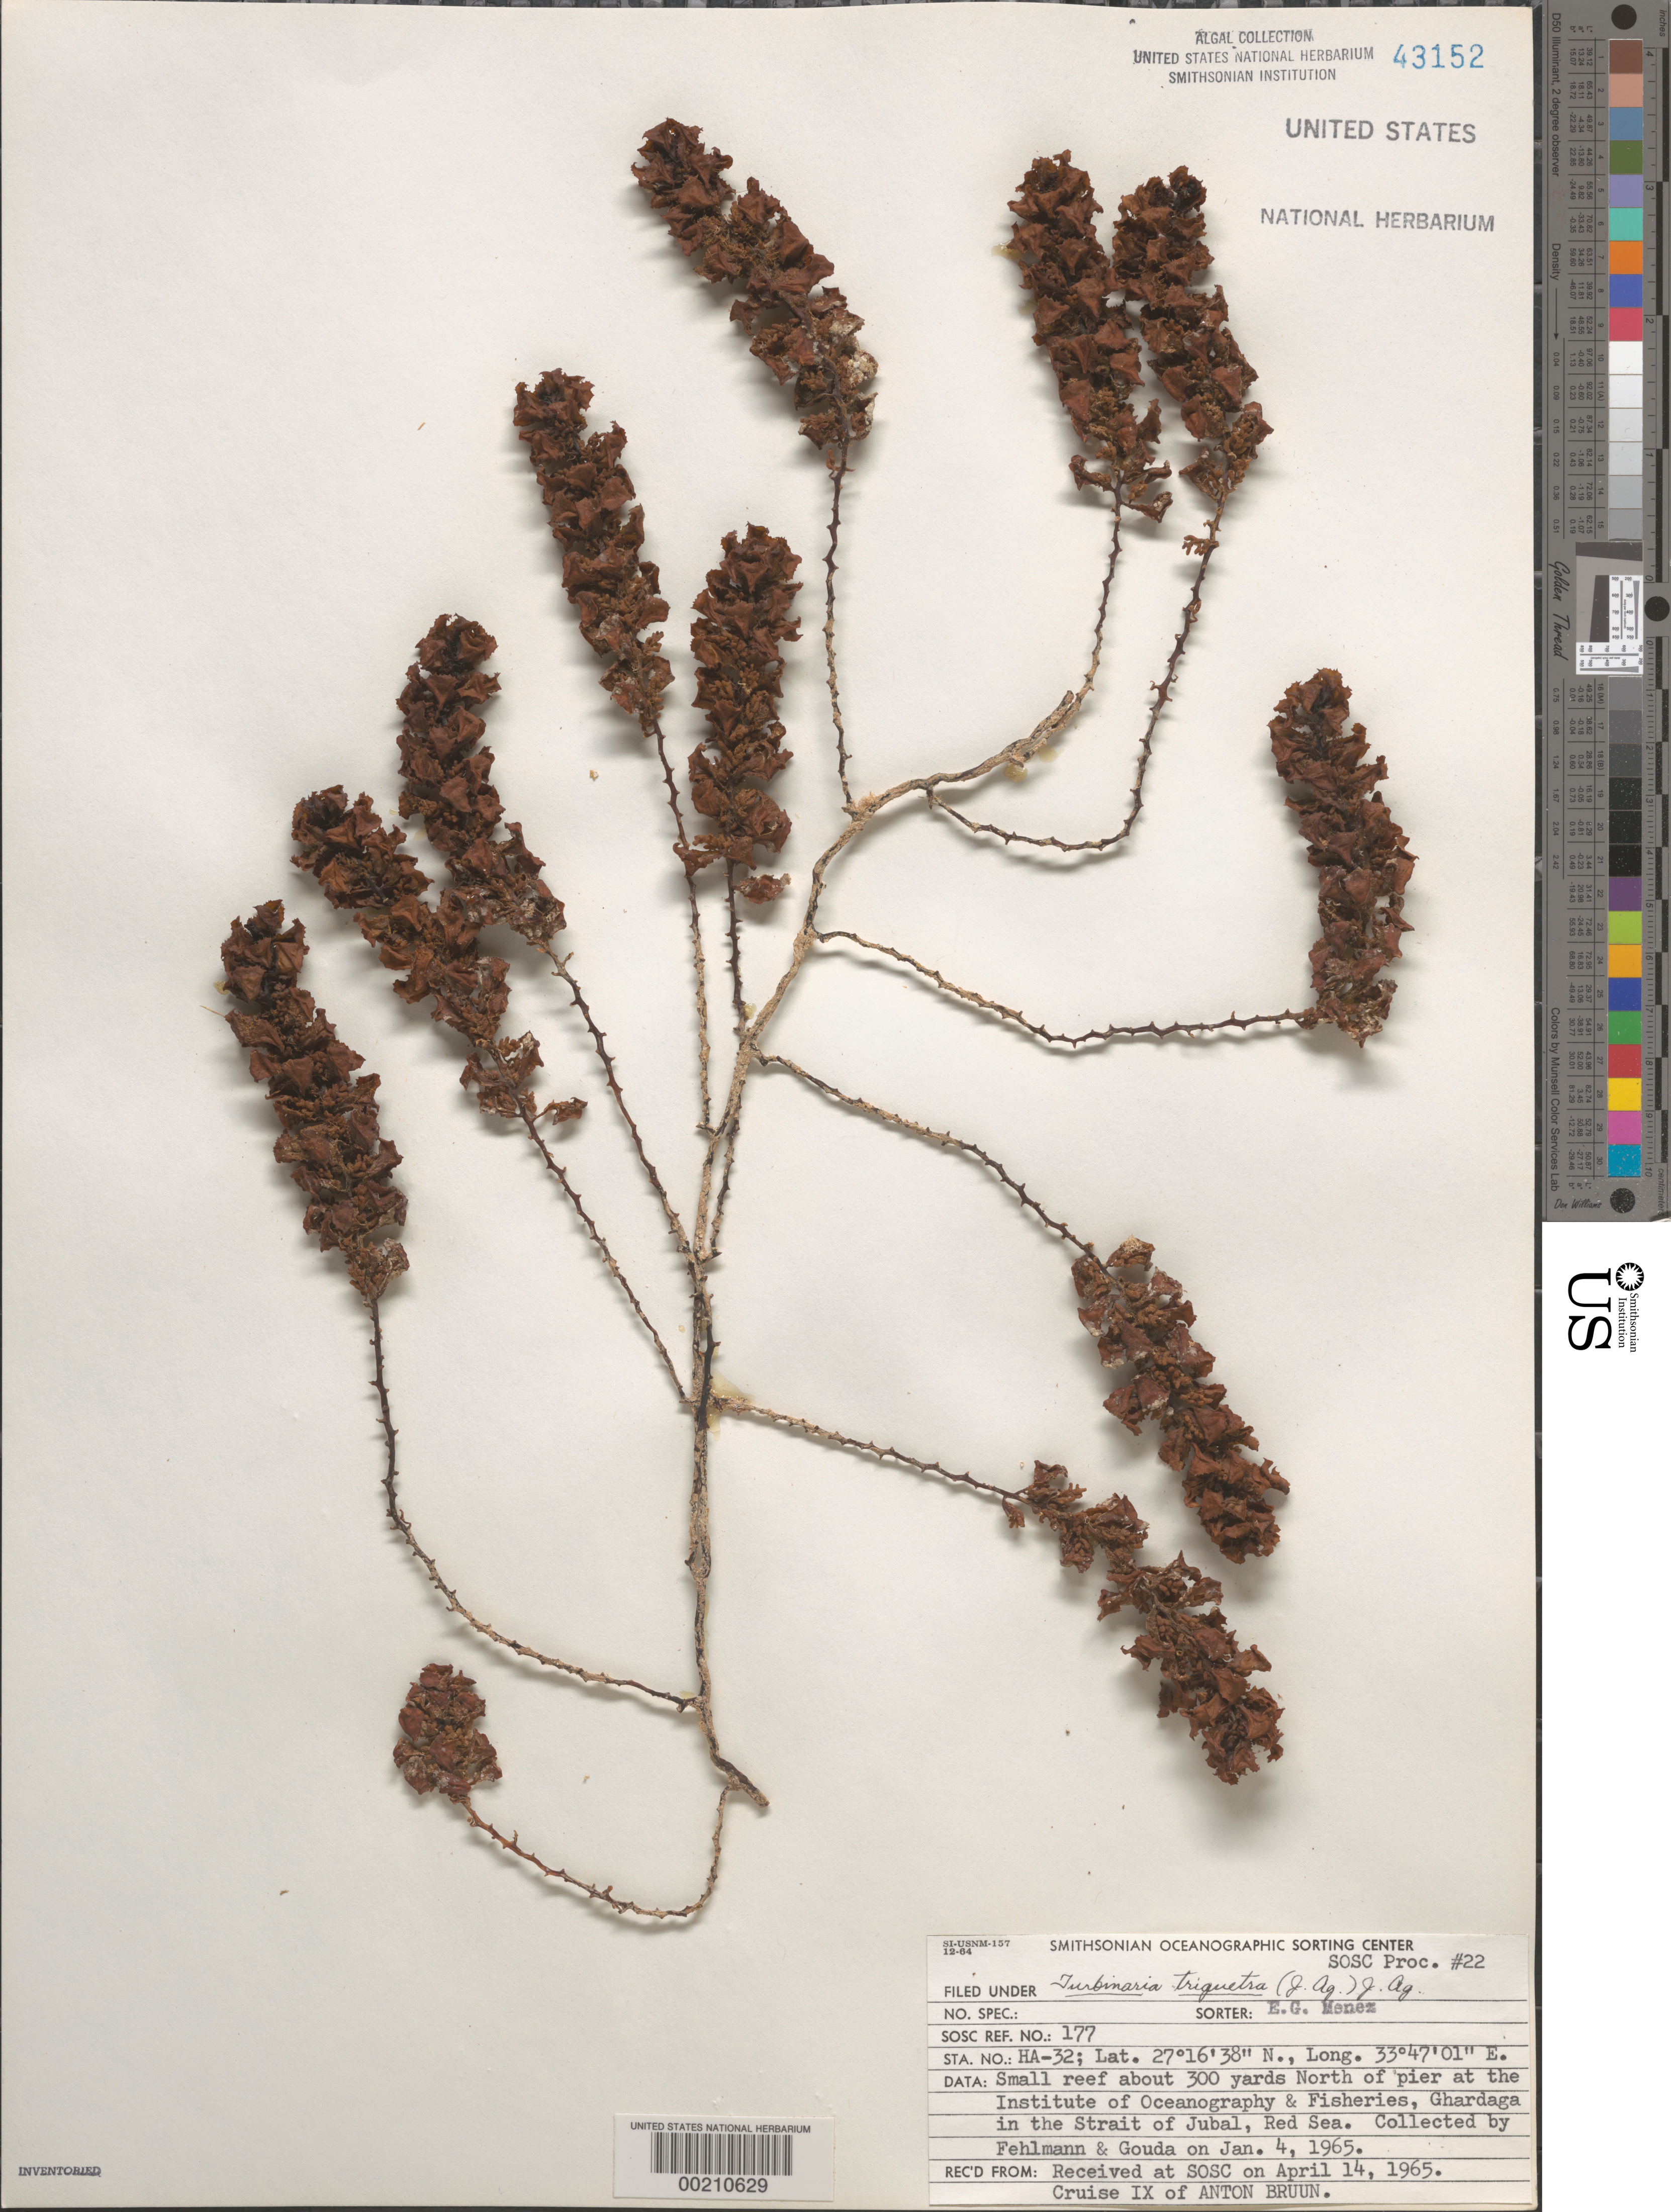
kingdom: Chromista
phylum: Ochrophyta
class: Phaeophyceae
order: Fucales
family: Sargassaceae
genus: Turbinaria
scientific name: Turbinaria triquetra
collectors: H. Fehlmann & E. J. Gouda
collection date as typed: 04 Jan 1965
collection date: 1965-01-04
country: Egypt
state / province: Al Bahr al Ahmar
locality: Ghardaga, Strait of Jubal, Red Sea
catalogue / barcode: US 43152